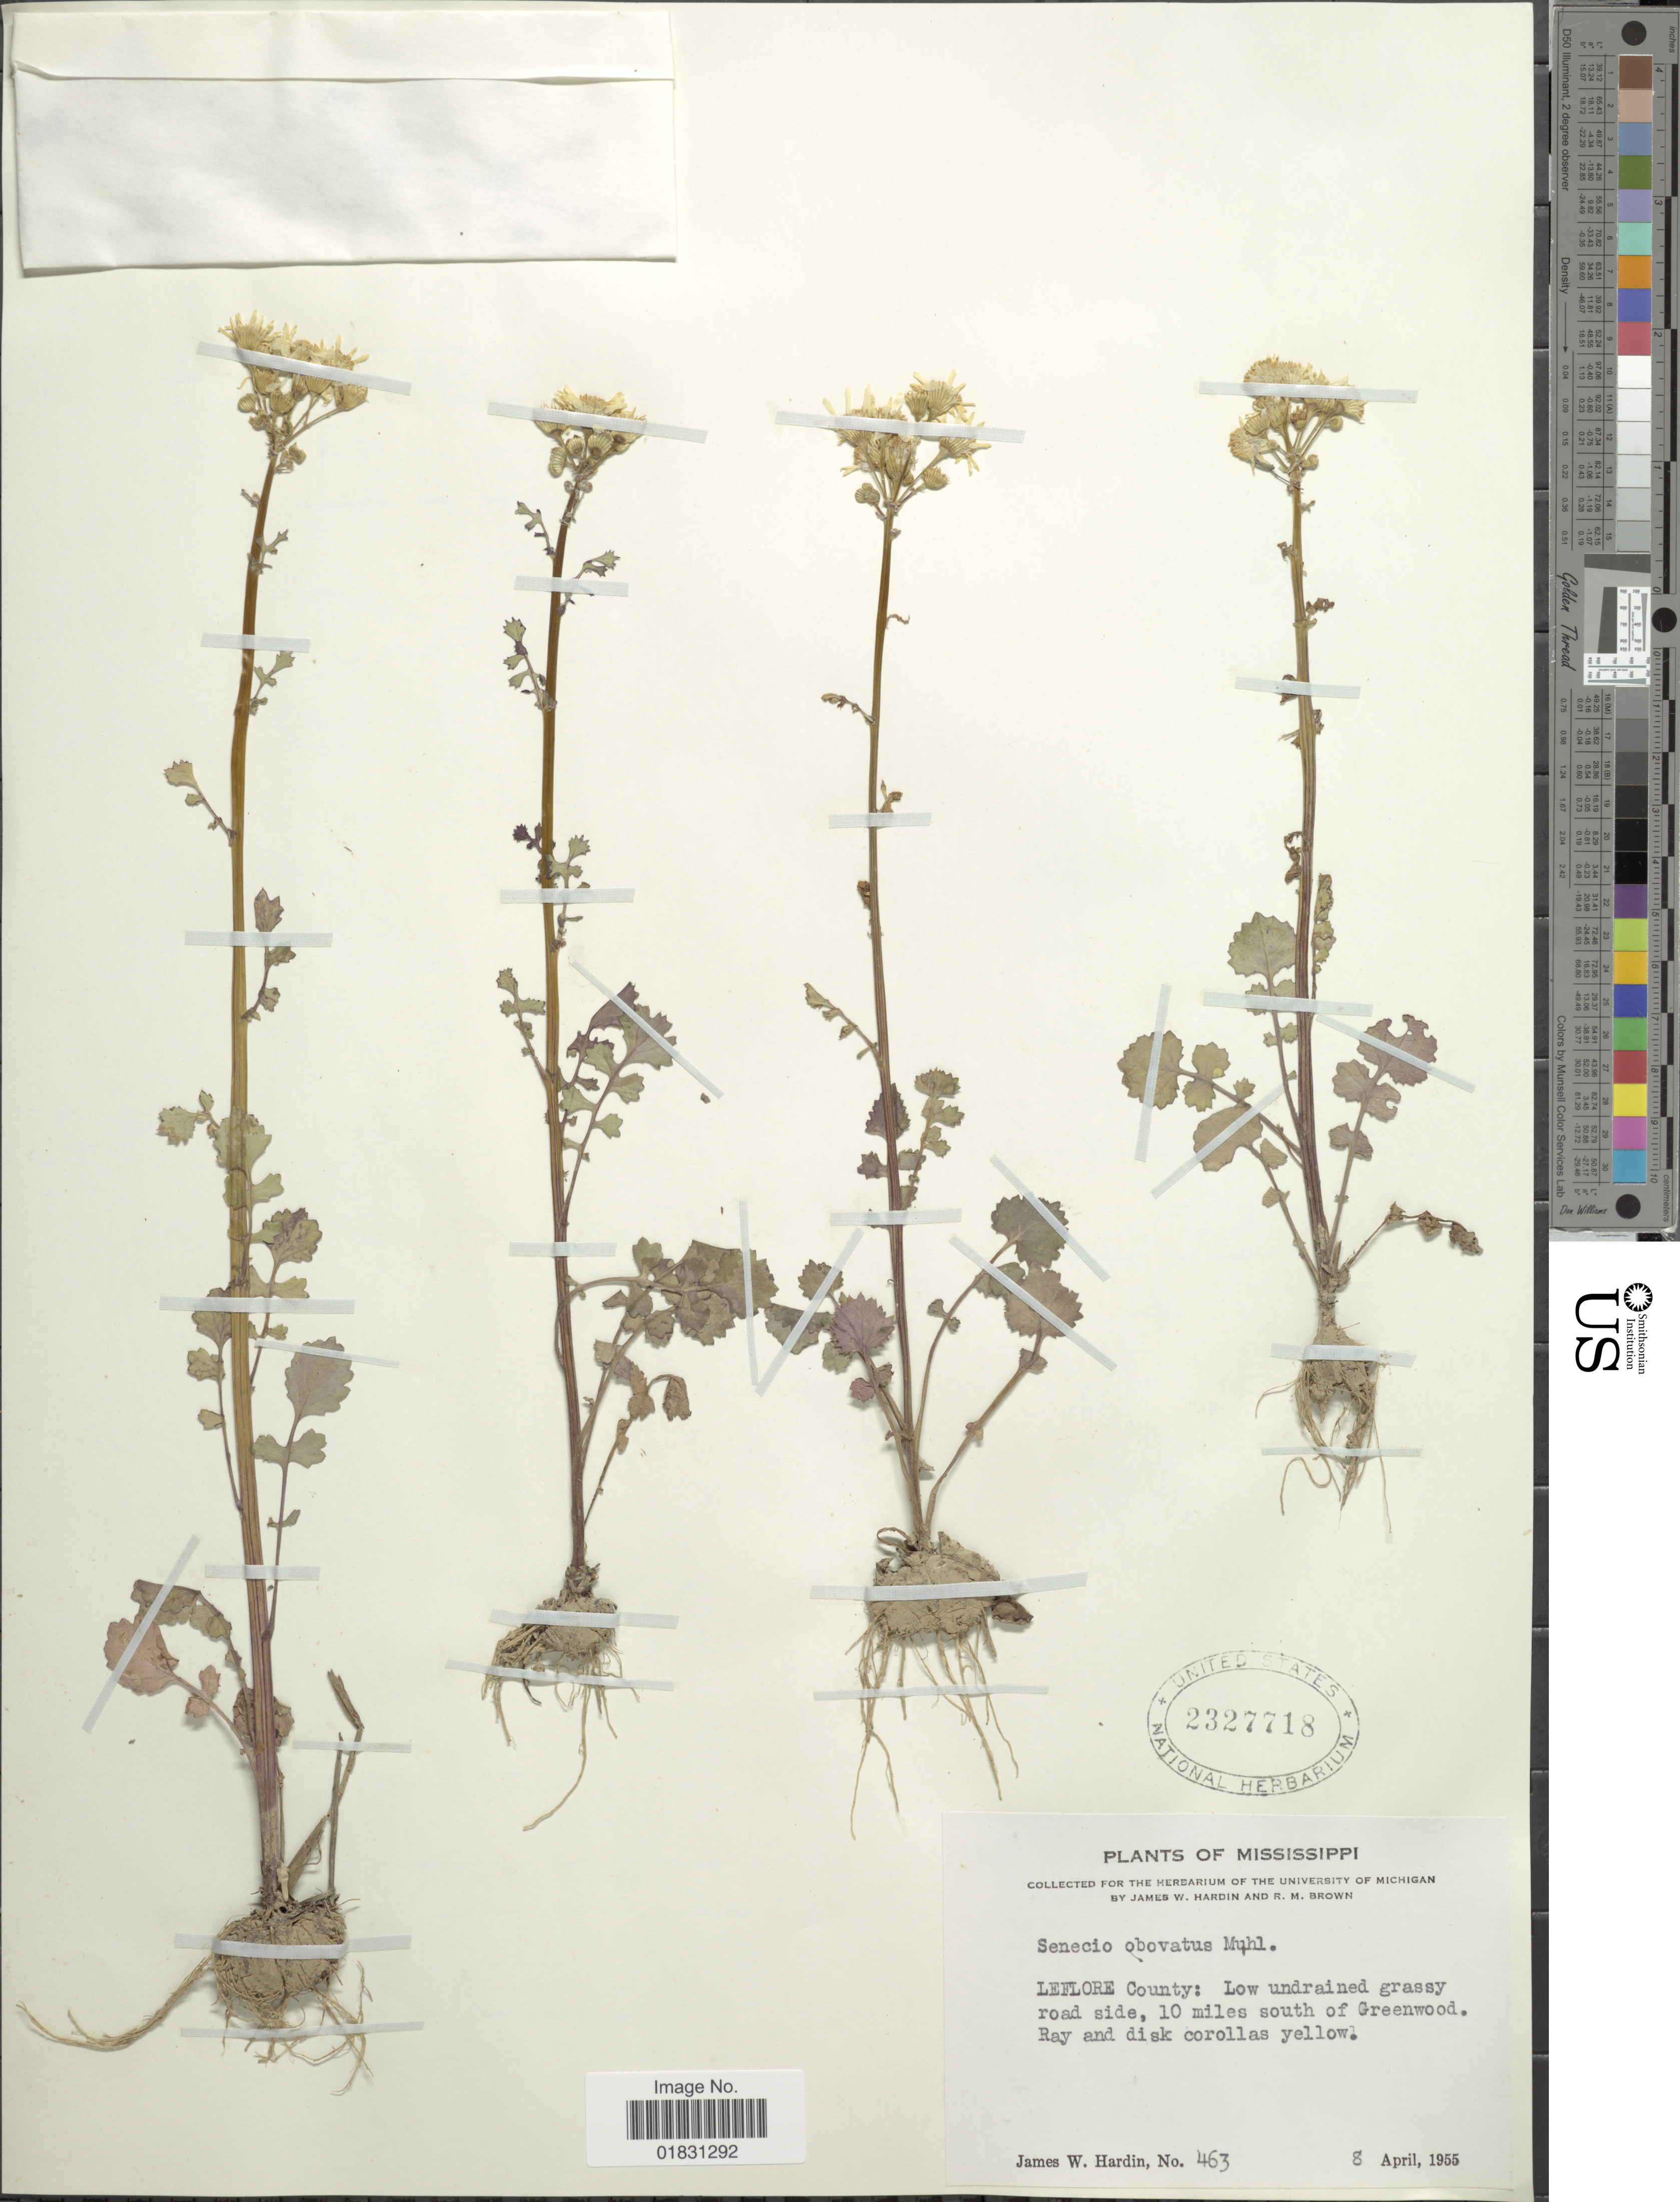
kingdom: Plantae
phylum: Tracheophyta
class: Magnoliopsida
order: Asterales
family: Asteraceae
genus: Packera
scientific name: Packera obovata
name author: (Muhl. ex Willd.) W.A. Weber & Á. Löve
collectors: J. W. Hardin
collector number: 463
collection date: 1955-04-08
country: United States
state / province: Mississippi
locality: Leflore County: Low undrained grassy road side, 10 miles south of Greenwood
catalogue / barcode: US 2327718